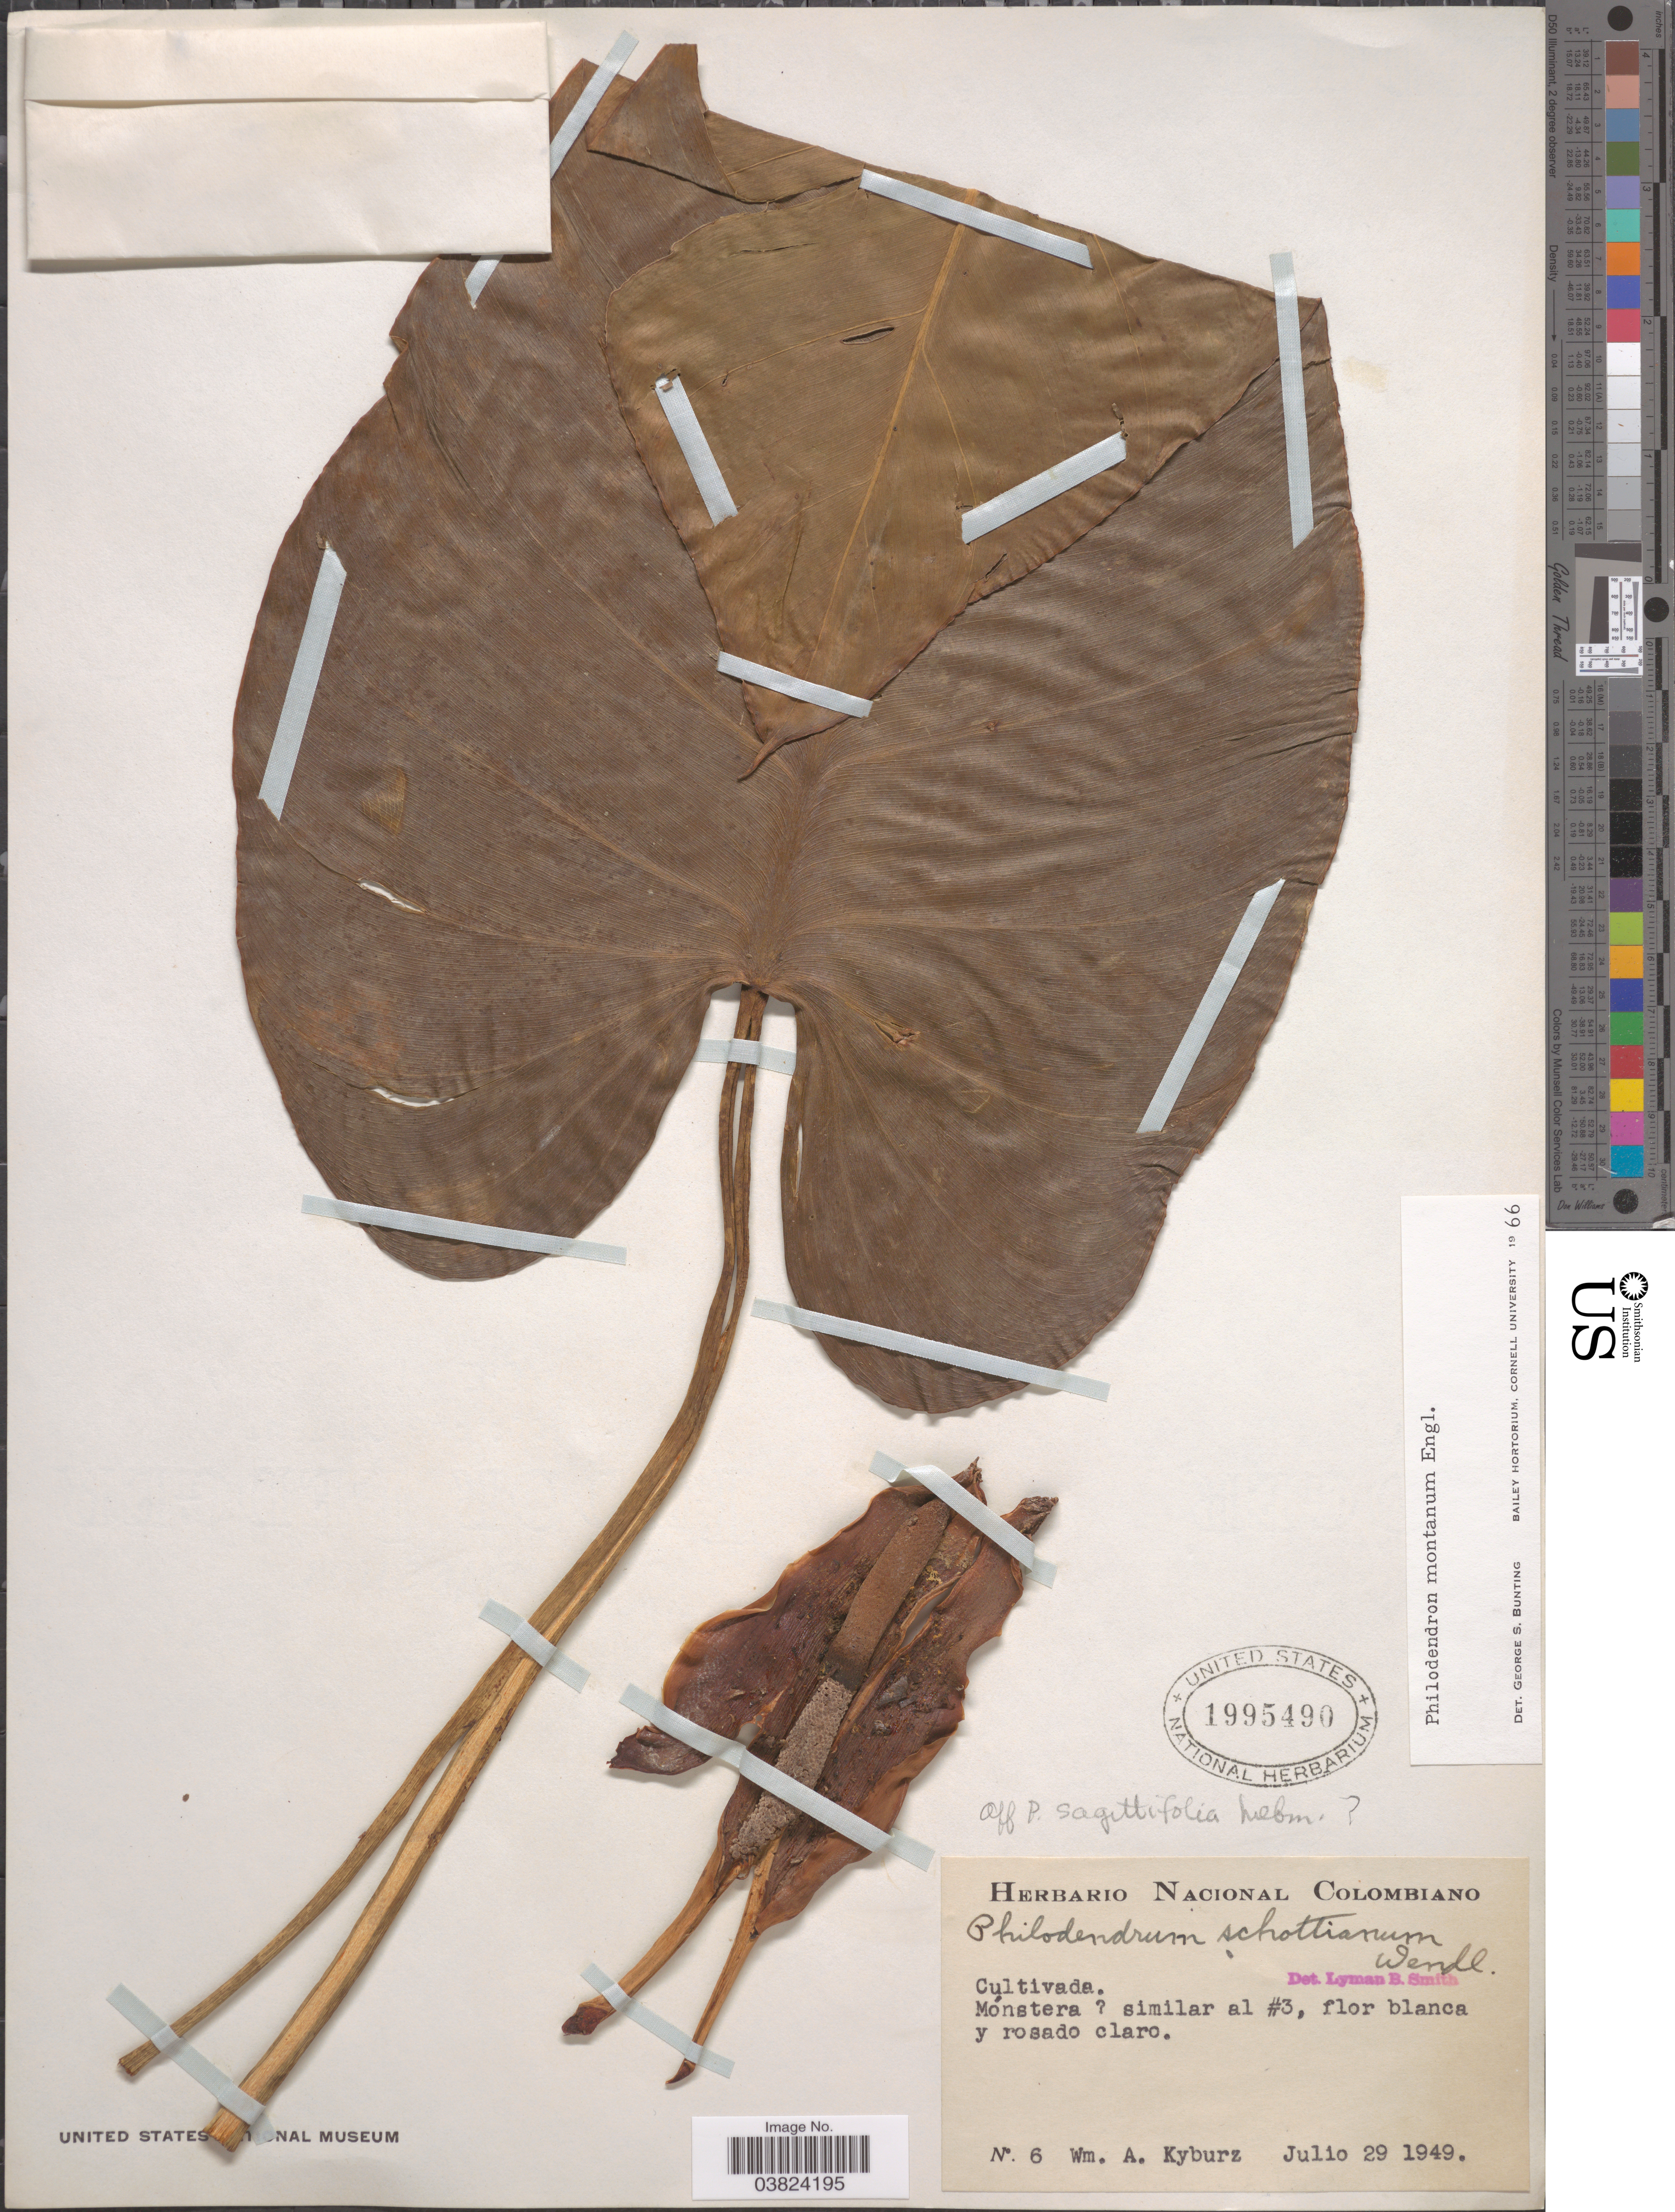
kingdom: Plantae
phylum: Tracheophyta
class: Liliopsida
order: Alismatales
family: Araceae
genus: Philodendron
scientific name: Philodendron montanum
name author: Engl.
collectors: W. Kyburz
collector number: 6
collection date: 1949-07-29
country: Colombia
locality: Mónstera [unsure placement] similar al #3.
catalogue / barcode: US 1995490